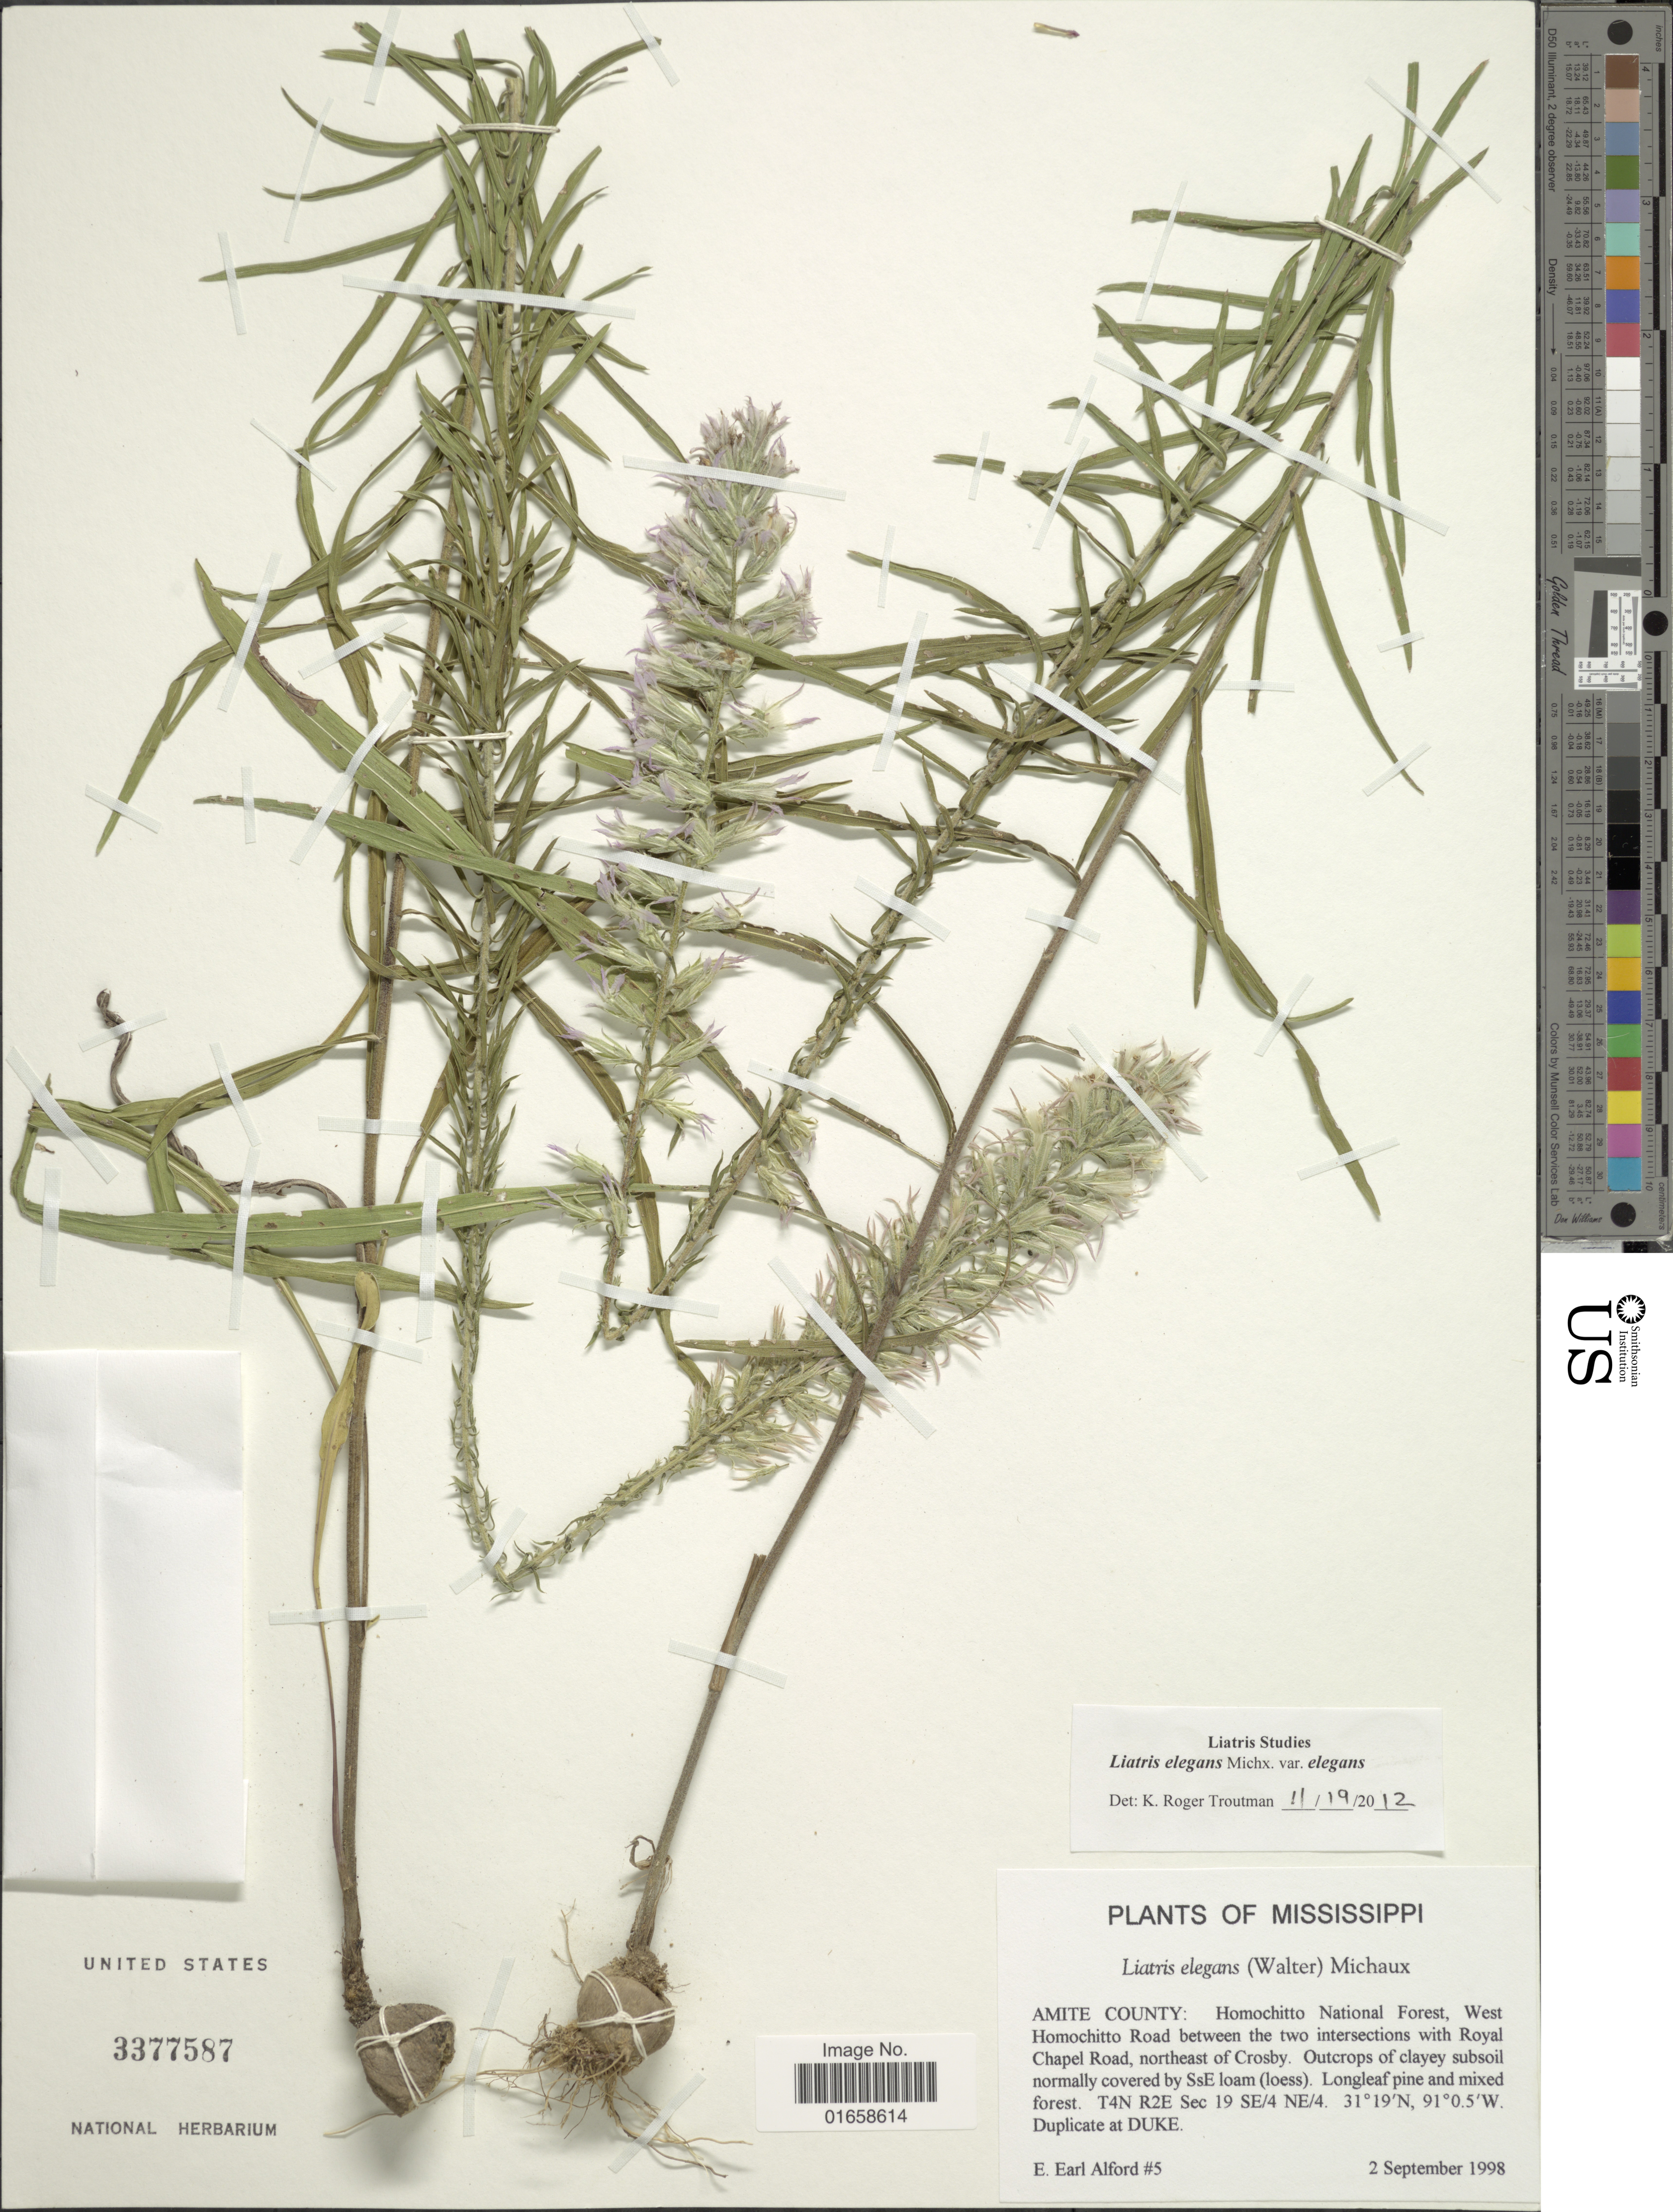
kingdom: Plantae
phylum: Tracheophyta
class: Magnoliopsida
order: Asterales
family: Asteraceae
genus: Liatris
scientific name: Liatris elegans var. elegans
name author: (Walter) Michx.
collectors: E. Alford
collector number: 5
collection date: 1998-09-02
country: United States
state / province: Mississippi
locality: Amite County: Homochitto National Forest, West Homochitto Road between the two intersections with Royal Chapel Road, northeast of Crosby, T4N R2E Sec 19 SE/4 NE/4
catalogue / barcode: US 3377587